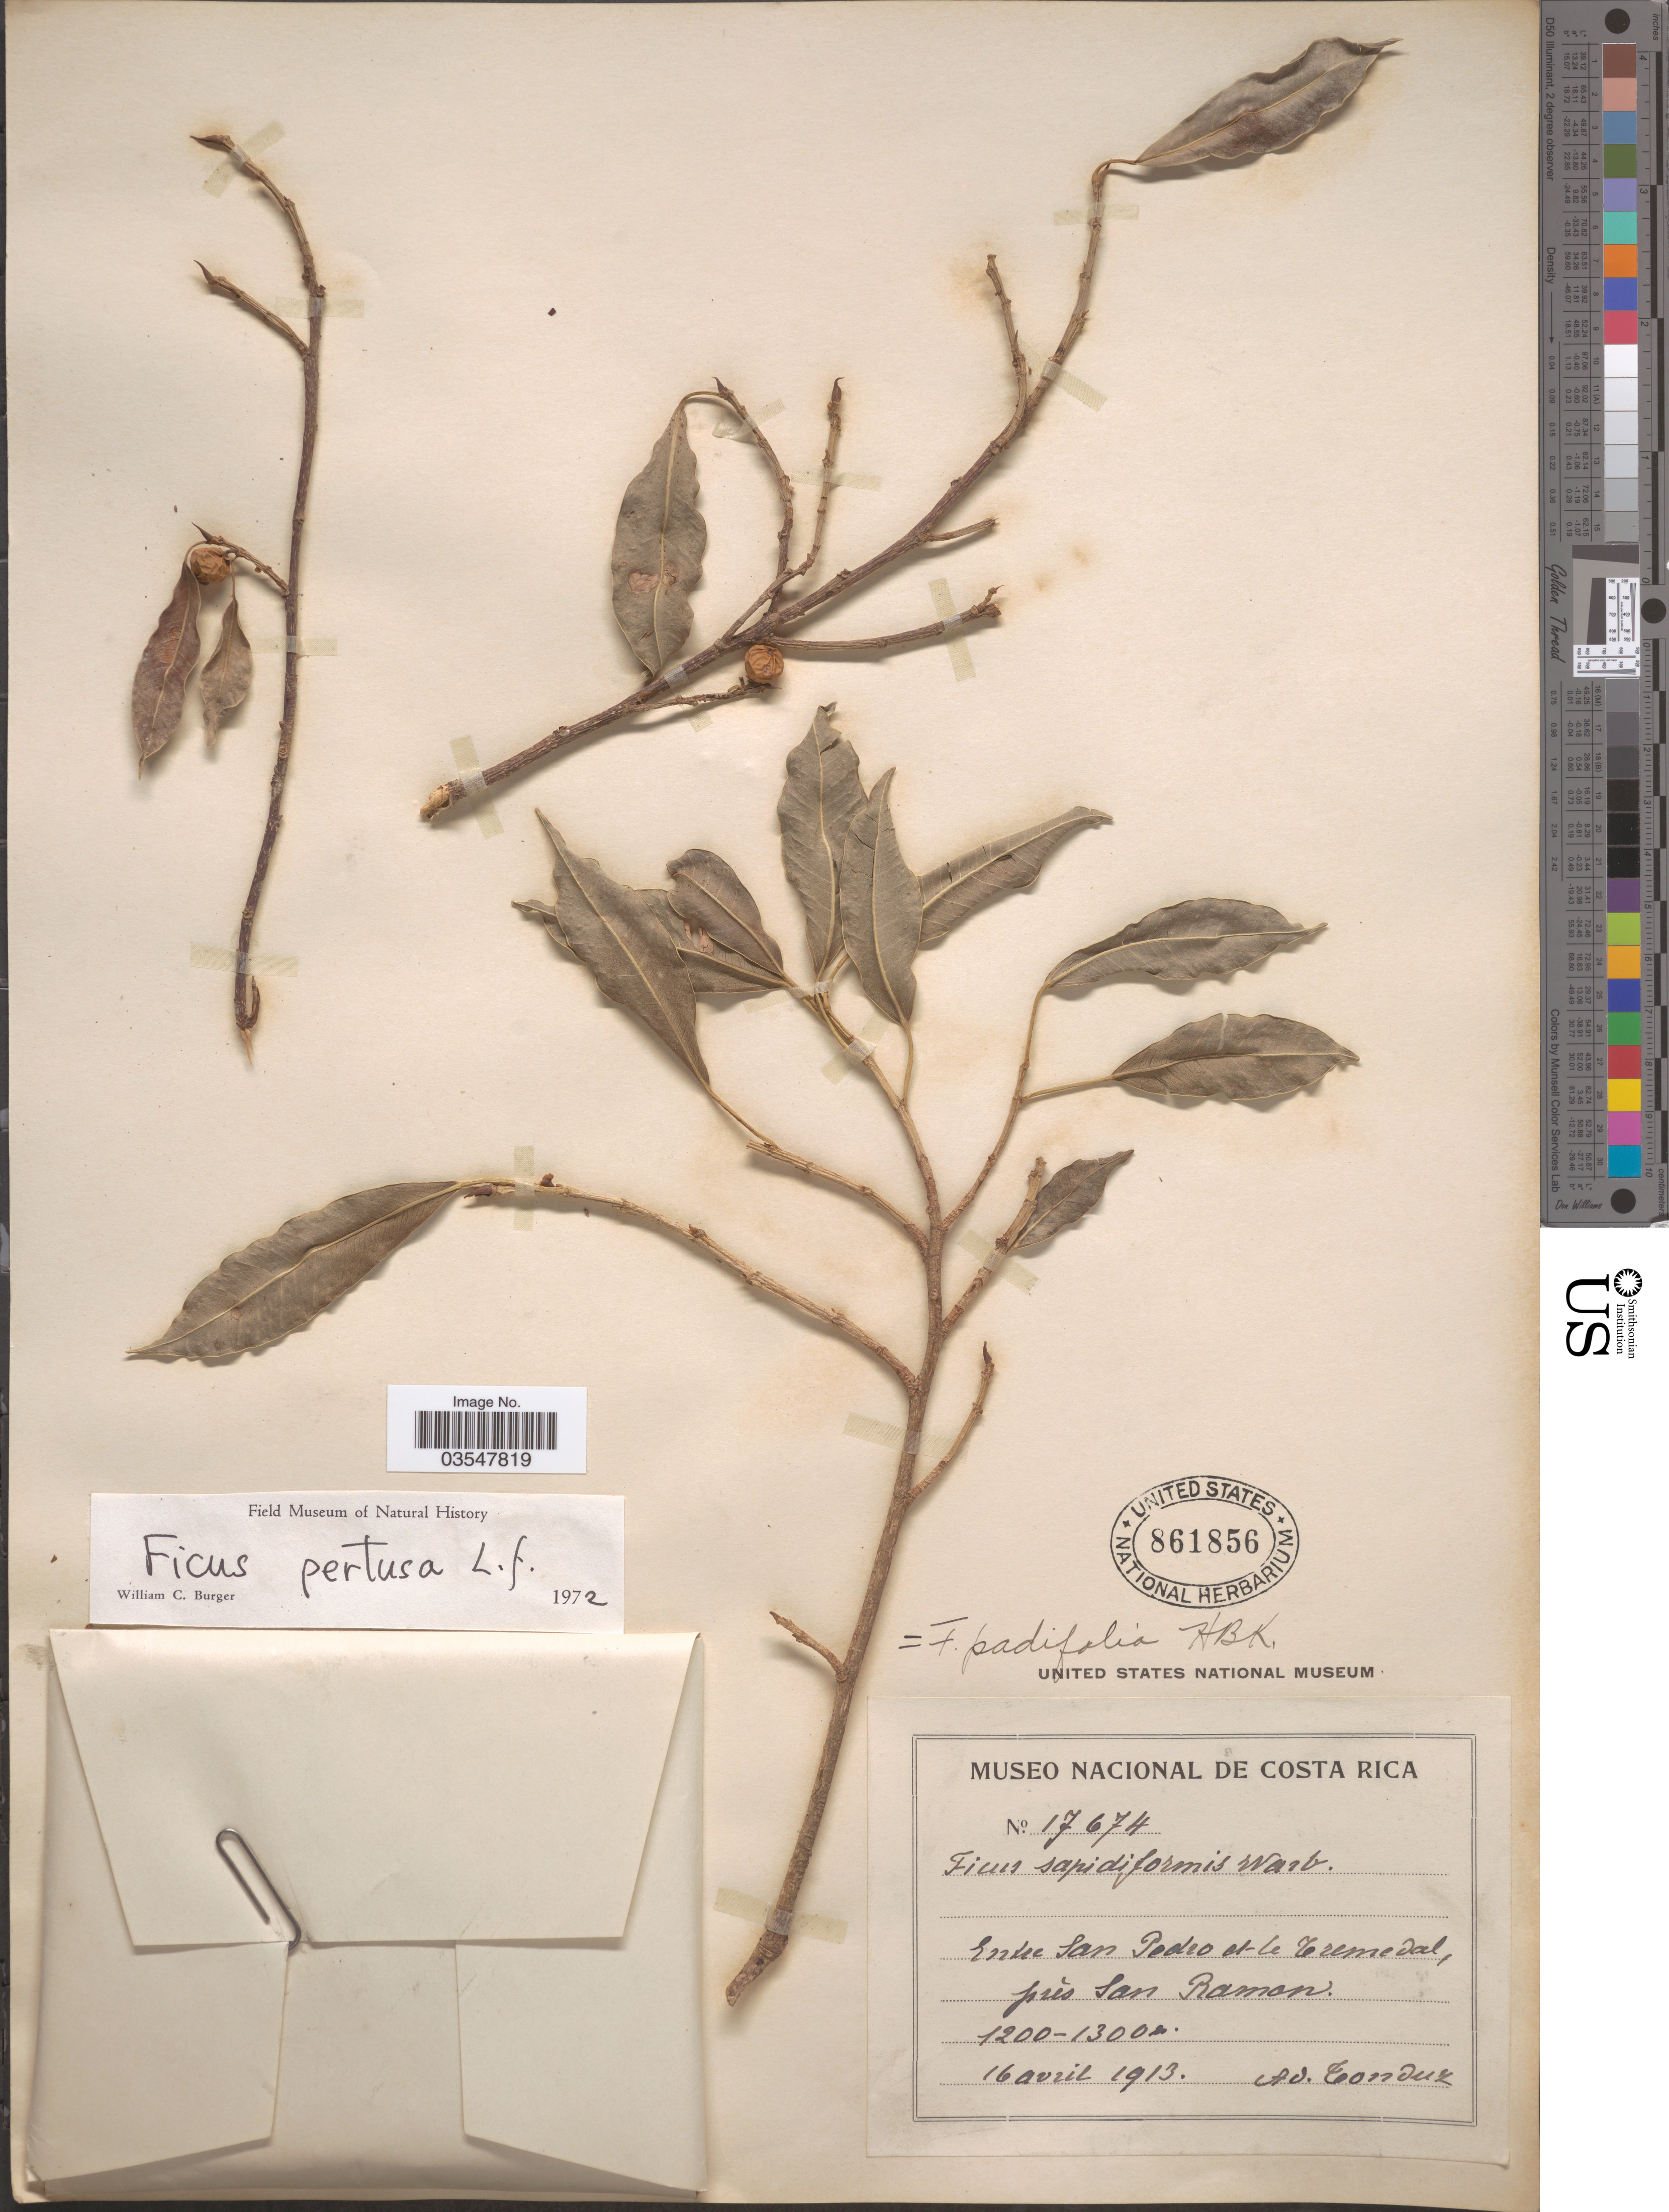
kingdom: Plantae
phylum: Tracheophyta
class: Magnoliopsida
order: Rosales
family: Moraceae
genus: Ficus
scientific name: Ficus pertusa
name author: L. f.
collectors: A. Tonduz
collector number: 17674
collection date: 1913-04-16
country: Costa Rica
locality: Entre San Pedro et le Tremedal, près San Ramon.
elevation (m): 1200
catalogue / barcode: US 861856